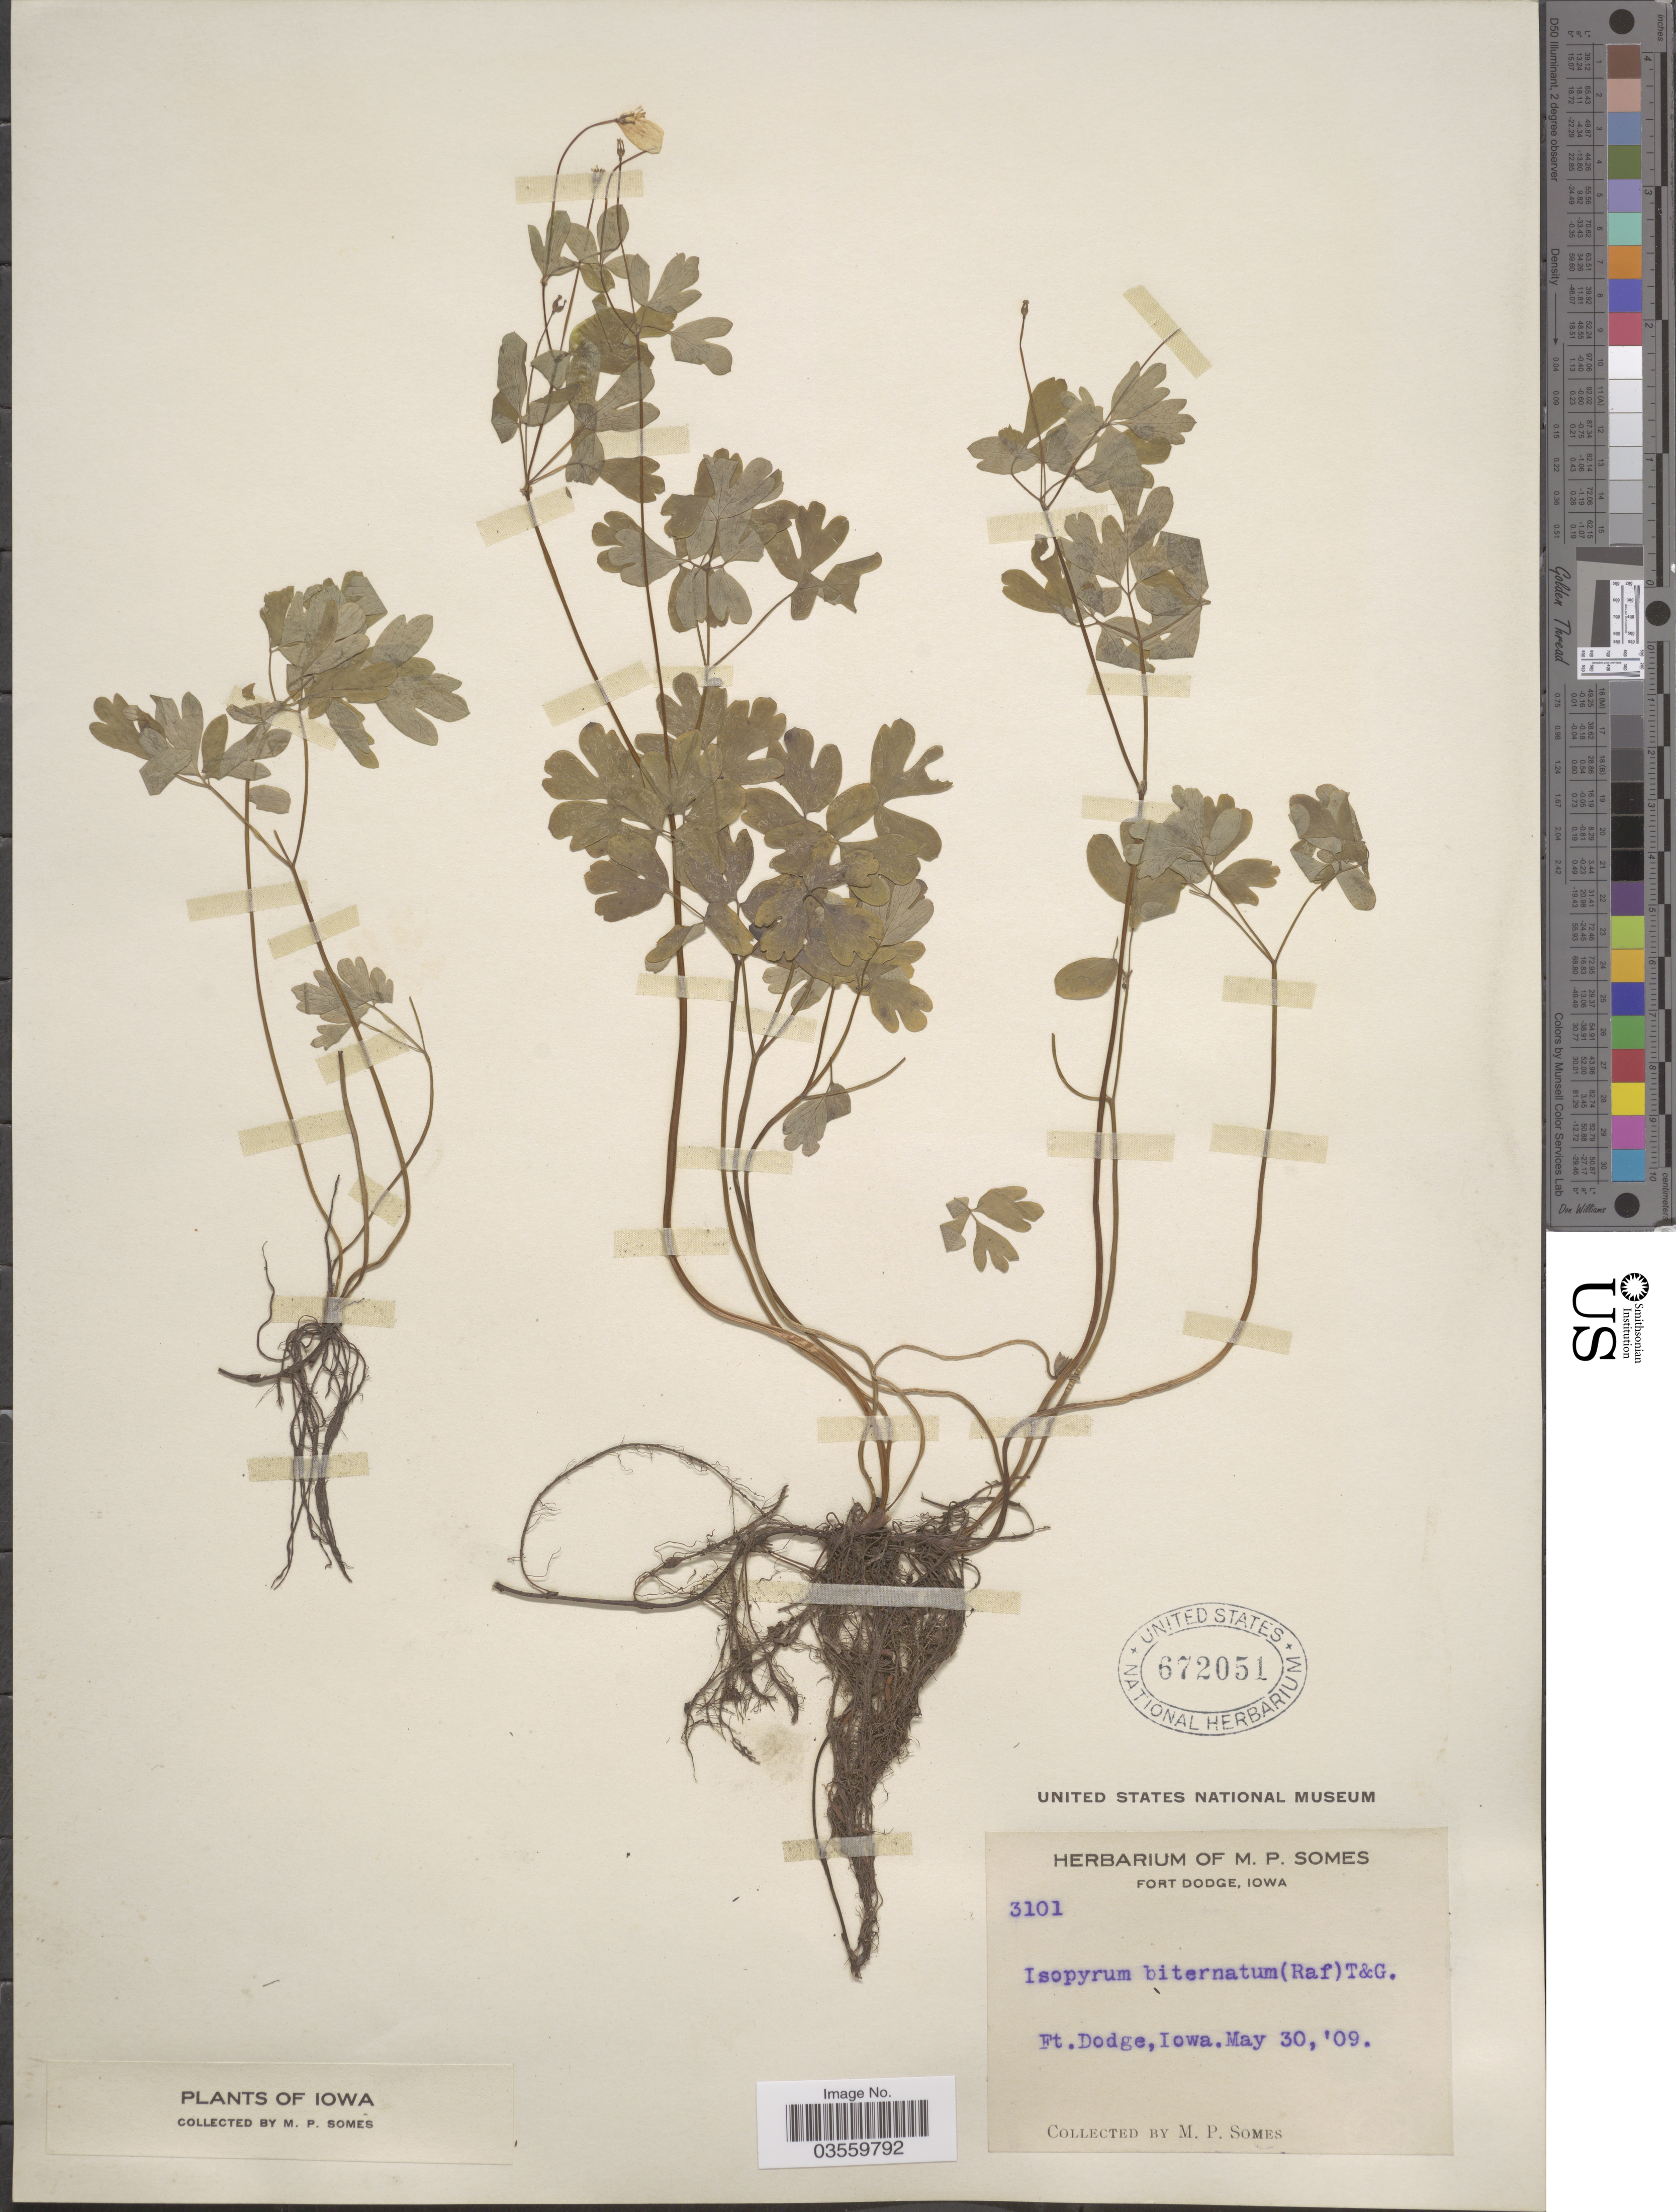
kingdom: Plantae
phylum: Tracheophyta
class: Magnoliopsida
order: Ranunculales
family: Ranunculaceae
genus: Enemion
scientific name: Enemion biternatum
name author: (Torr. & A. Gray) Raf.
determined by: Strong, Mark T., (BOT), Smithsonian Institution - National Museum of Natural History (UNITED STATES)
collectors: M. Somes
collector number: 3101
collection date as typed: Transcribed d/m/y: 30/5/9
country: United States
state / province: Iowa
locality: Ft. Dodge.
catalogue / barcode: US 672051